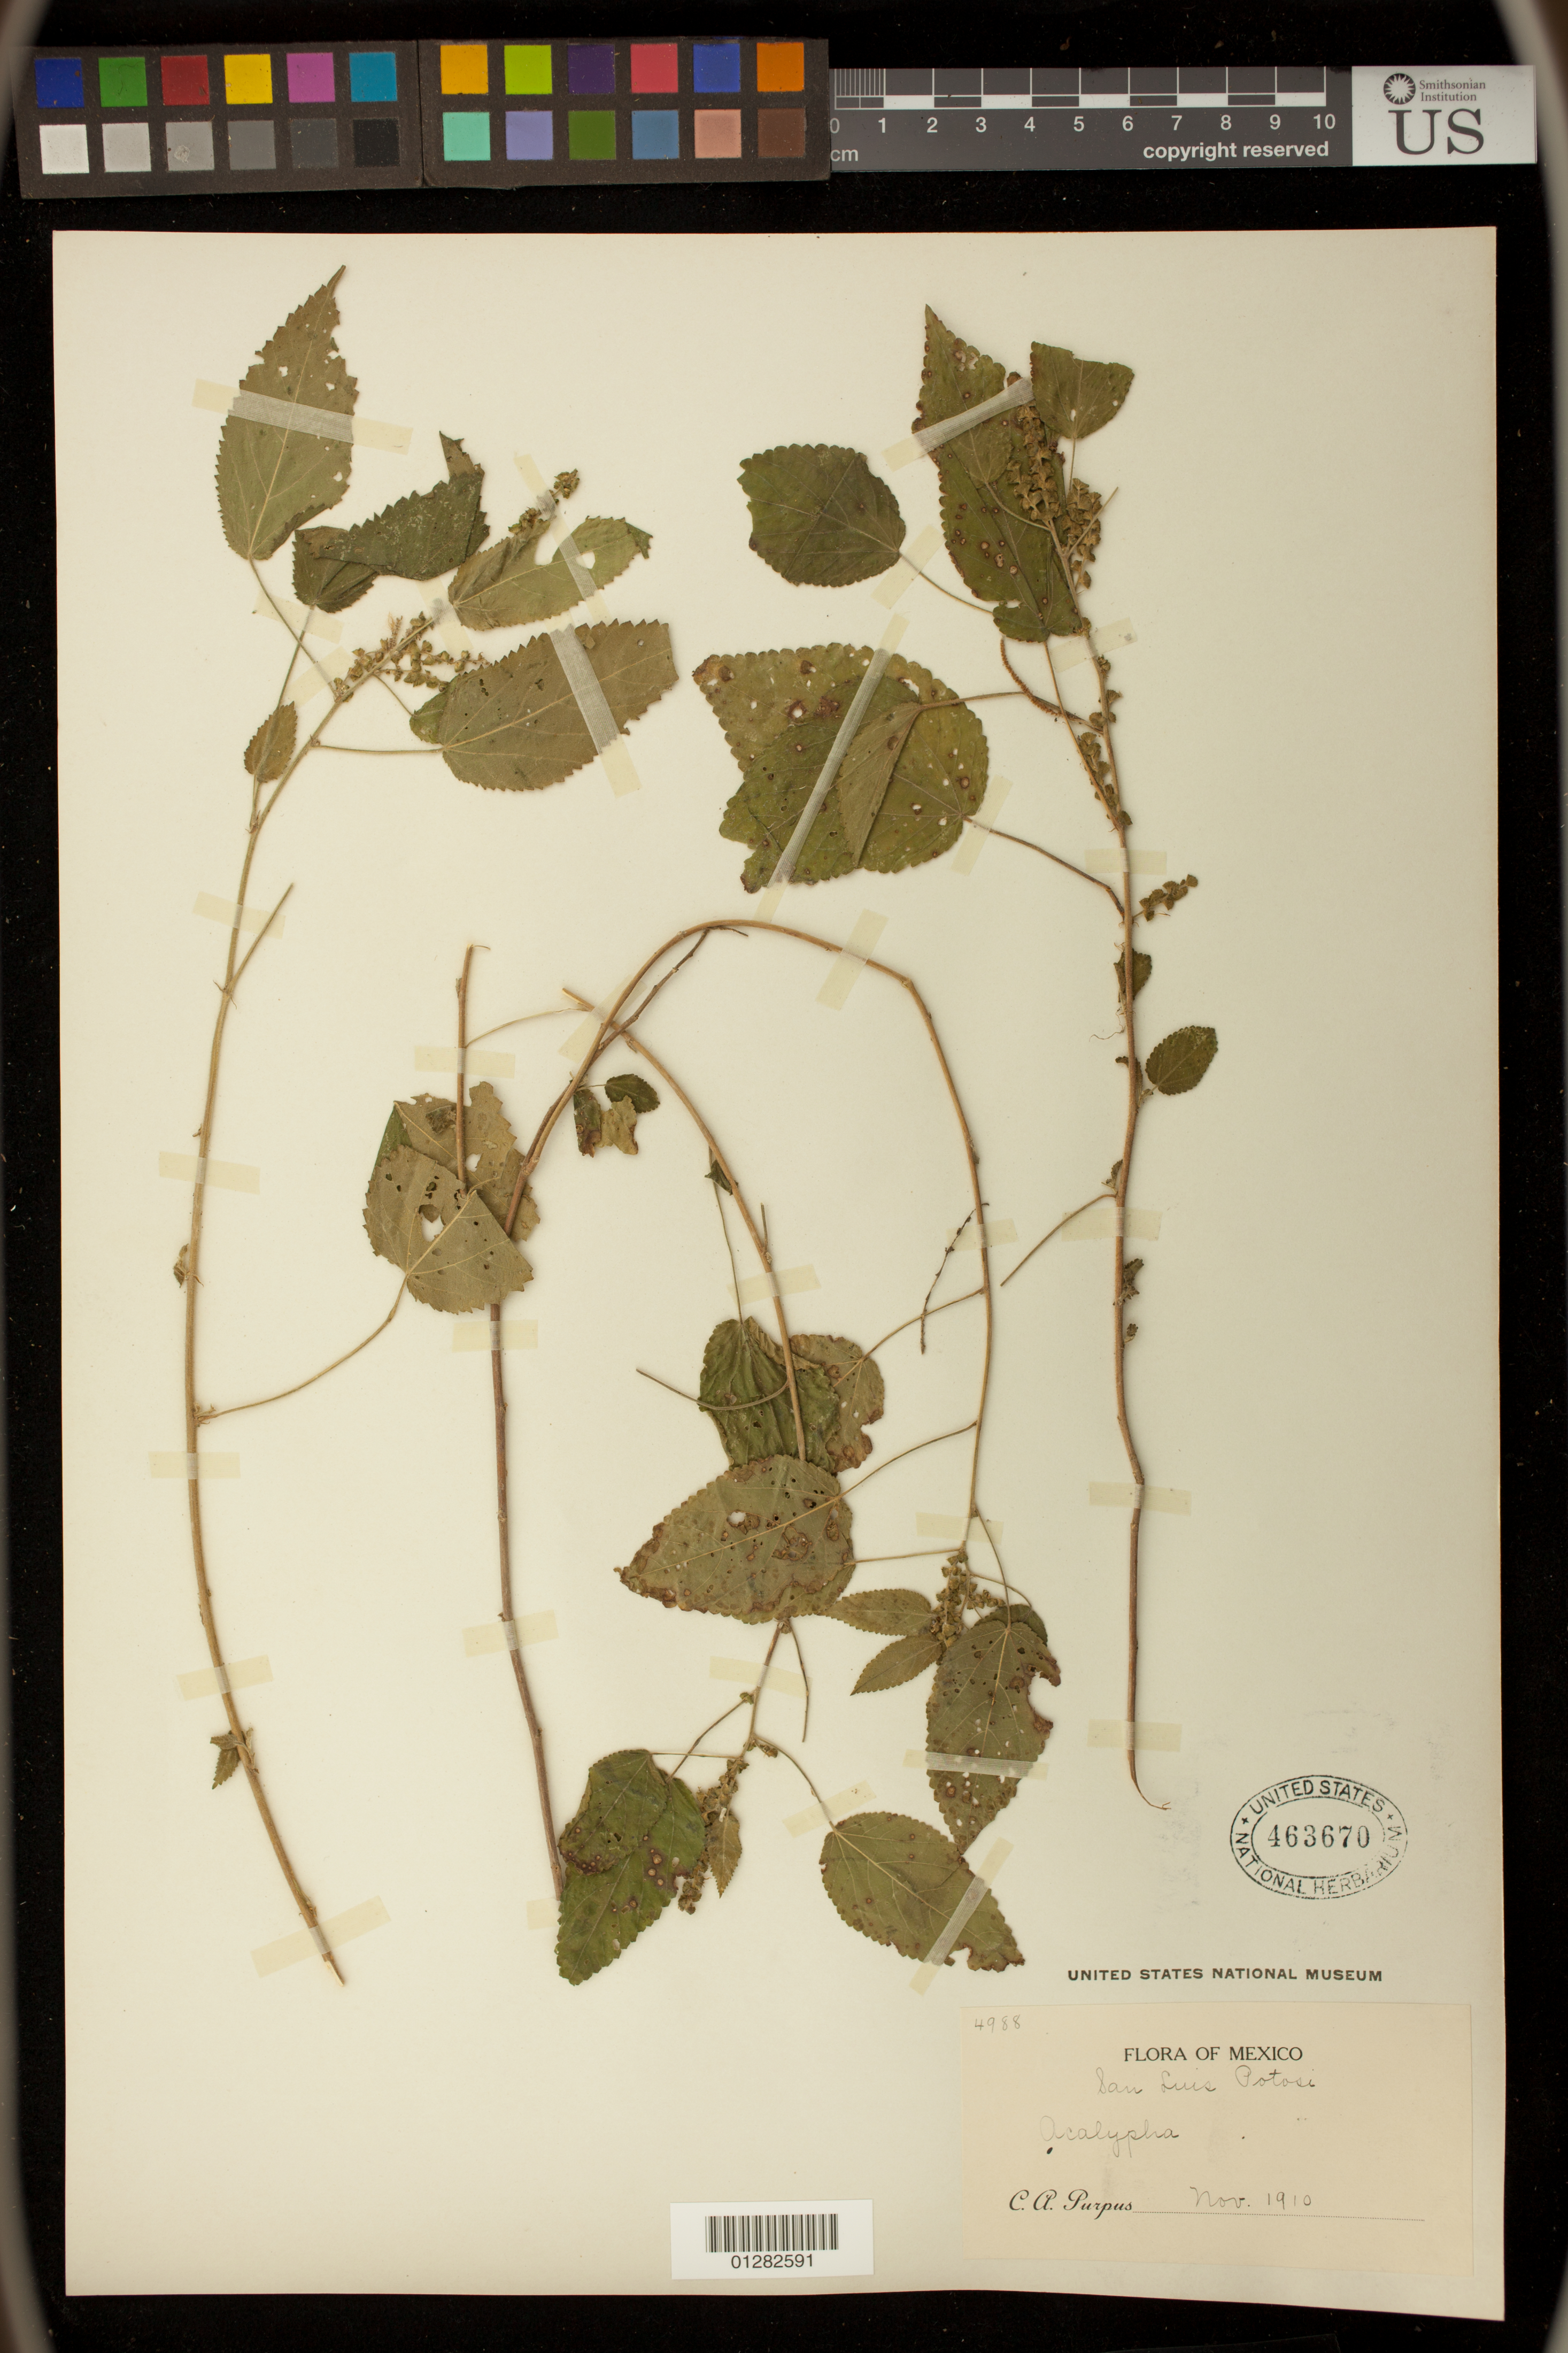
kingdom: Plantae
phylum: Tracheophyta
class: Magnoliopsida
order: Malpighiales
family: Euphorbiaceae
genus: Acalypha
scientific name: Acalypha subviscida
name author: S. Watson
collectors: A. Molina R.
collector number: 4988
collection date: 1910-11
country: Mexico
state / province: San Luis Potosi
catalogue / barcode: US 463670